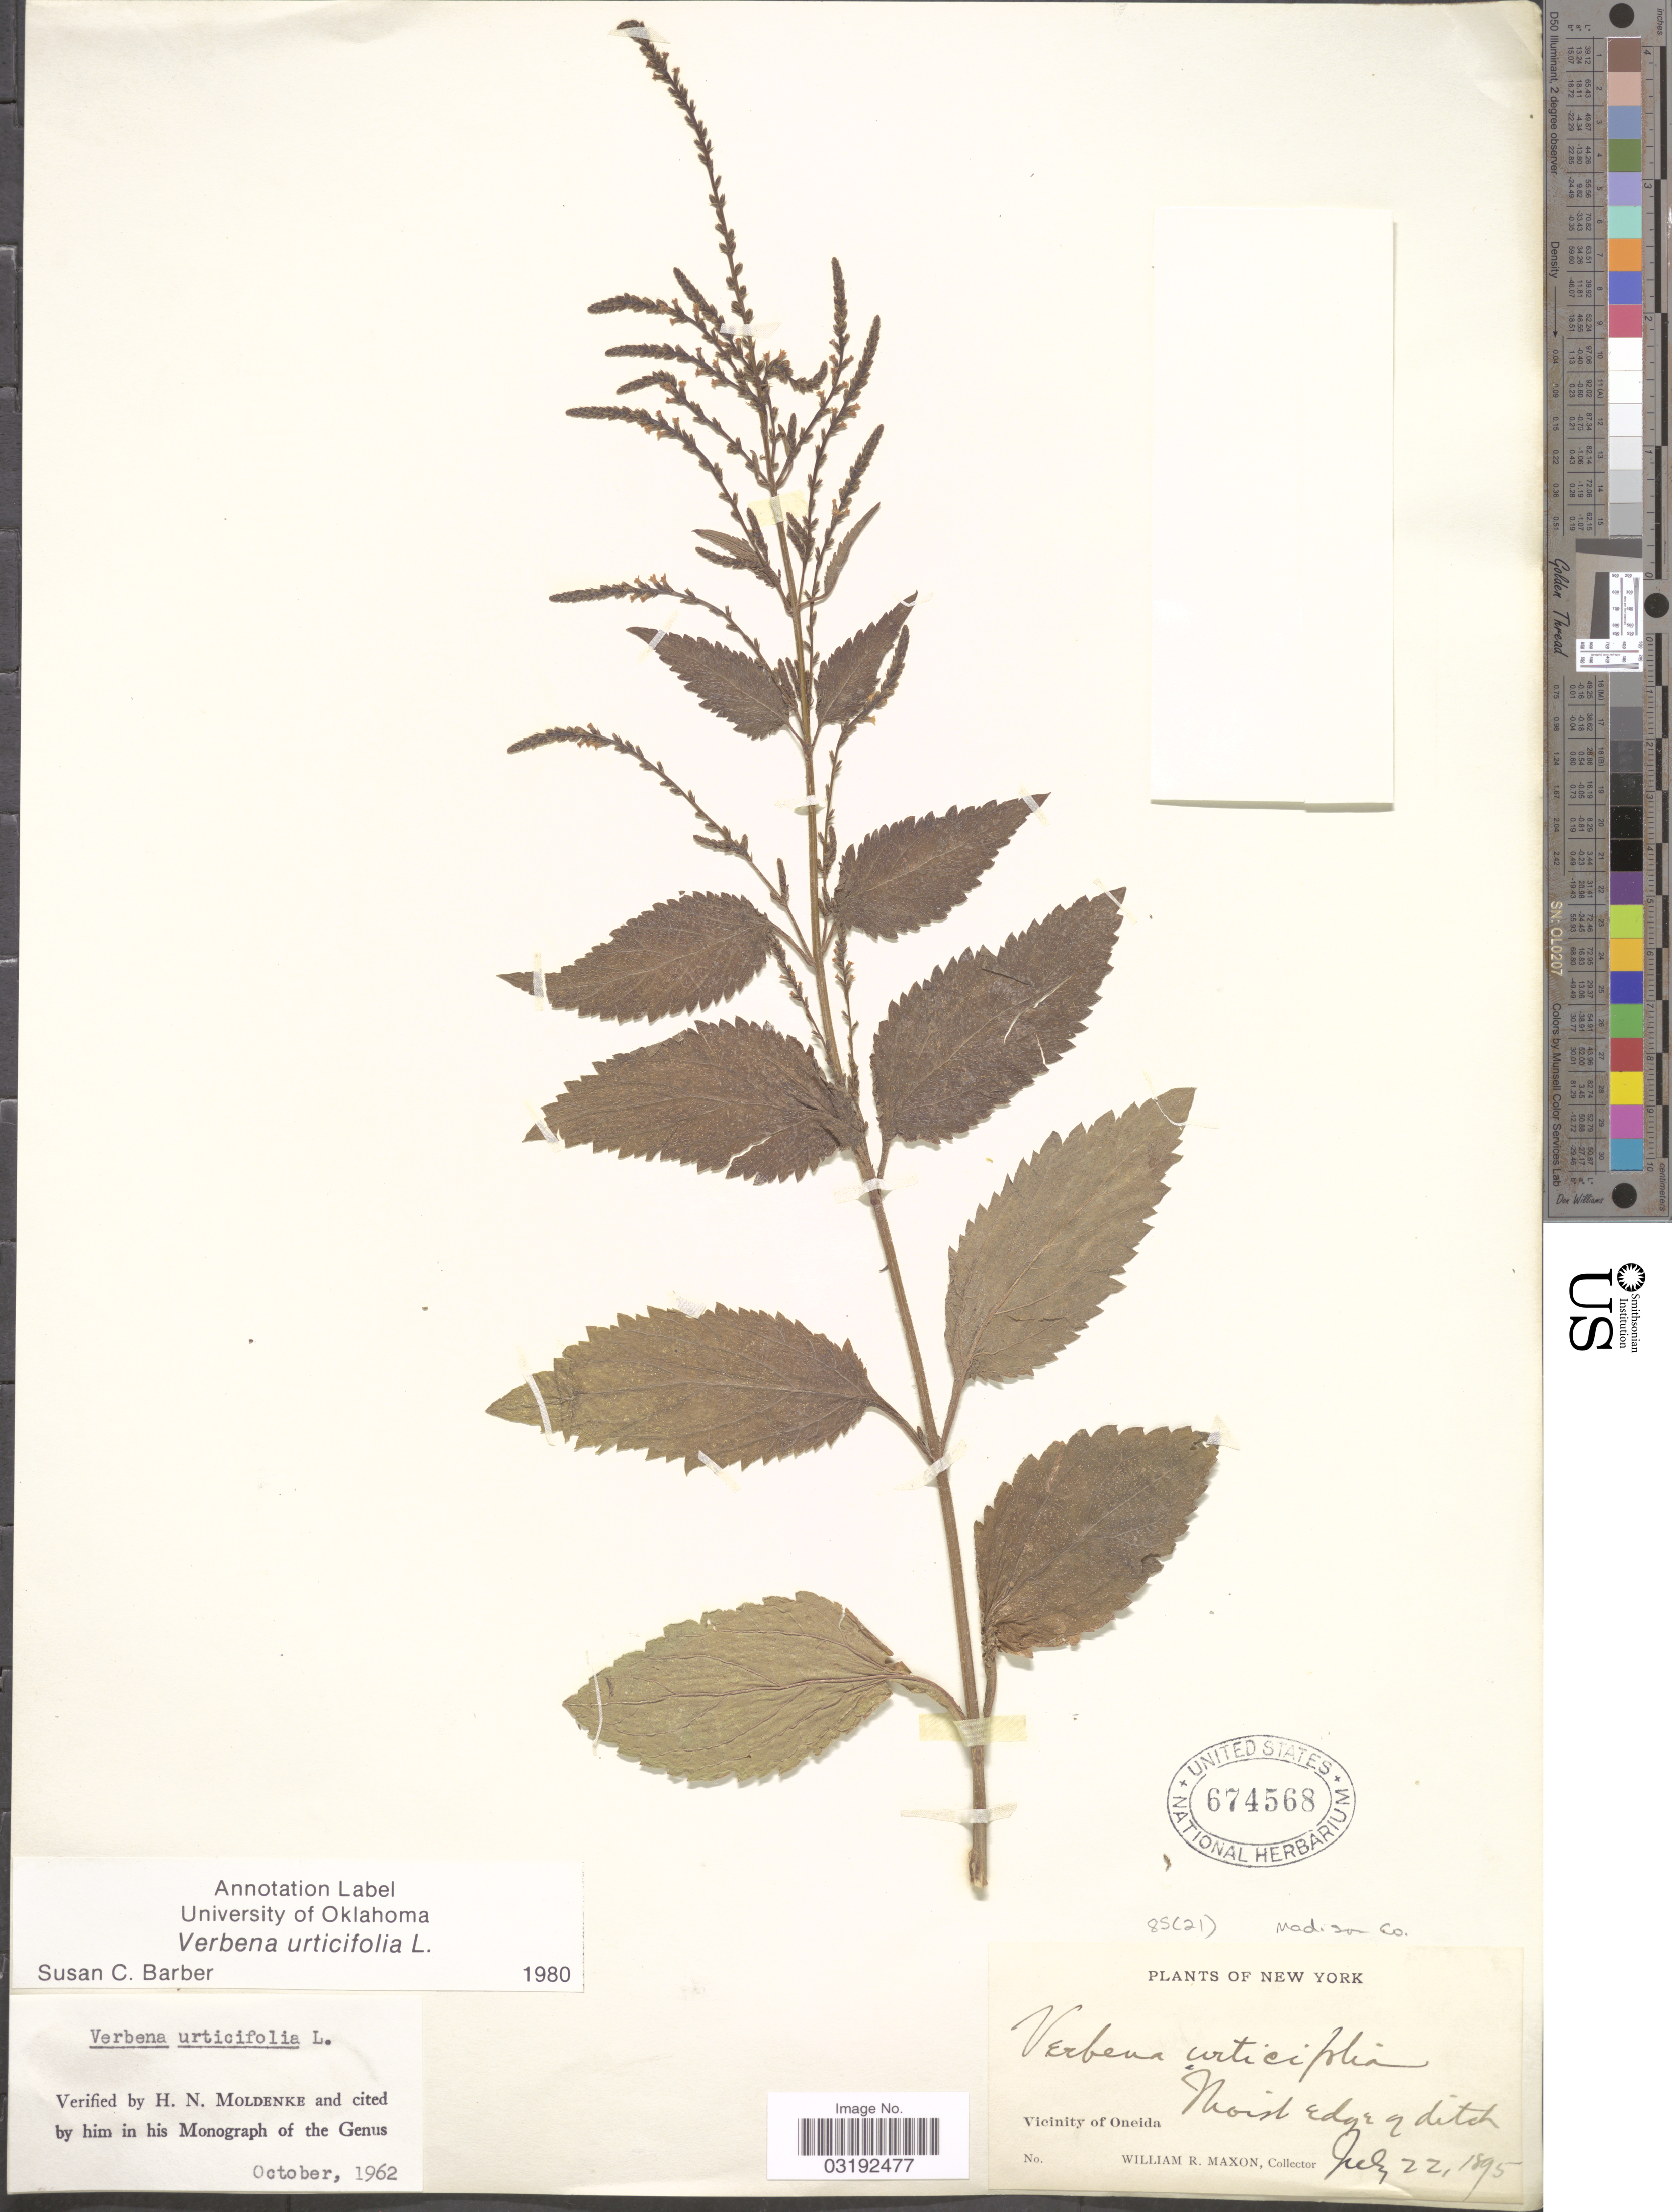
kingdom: Plantae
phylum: Tracheophyta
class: Magnoliopsida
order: Lamiales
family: Verbenaceae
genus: Verbena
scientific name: Verbena urticifolia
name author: L.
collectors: W. R. Maxon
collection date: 1895-07-22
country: United States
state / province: New York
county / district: Oneida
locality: Madison Co. Vicinity of Oneida.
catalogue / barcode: US 647568